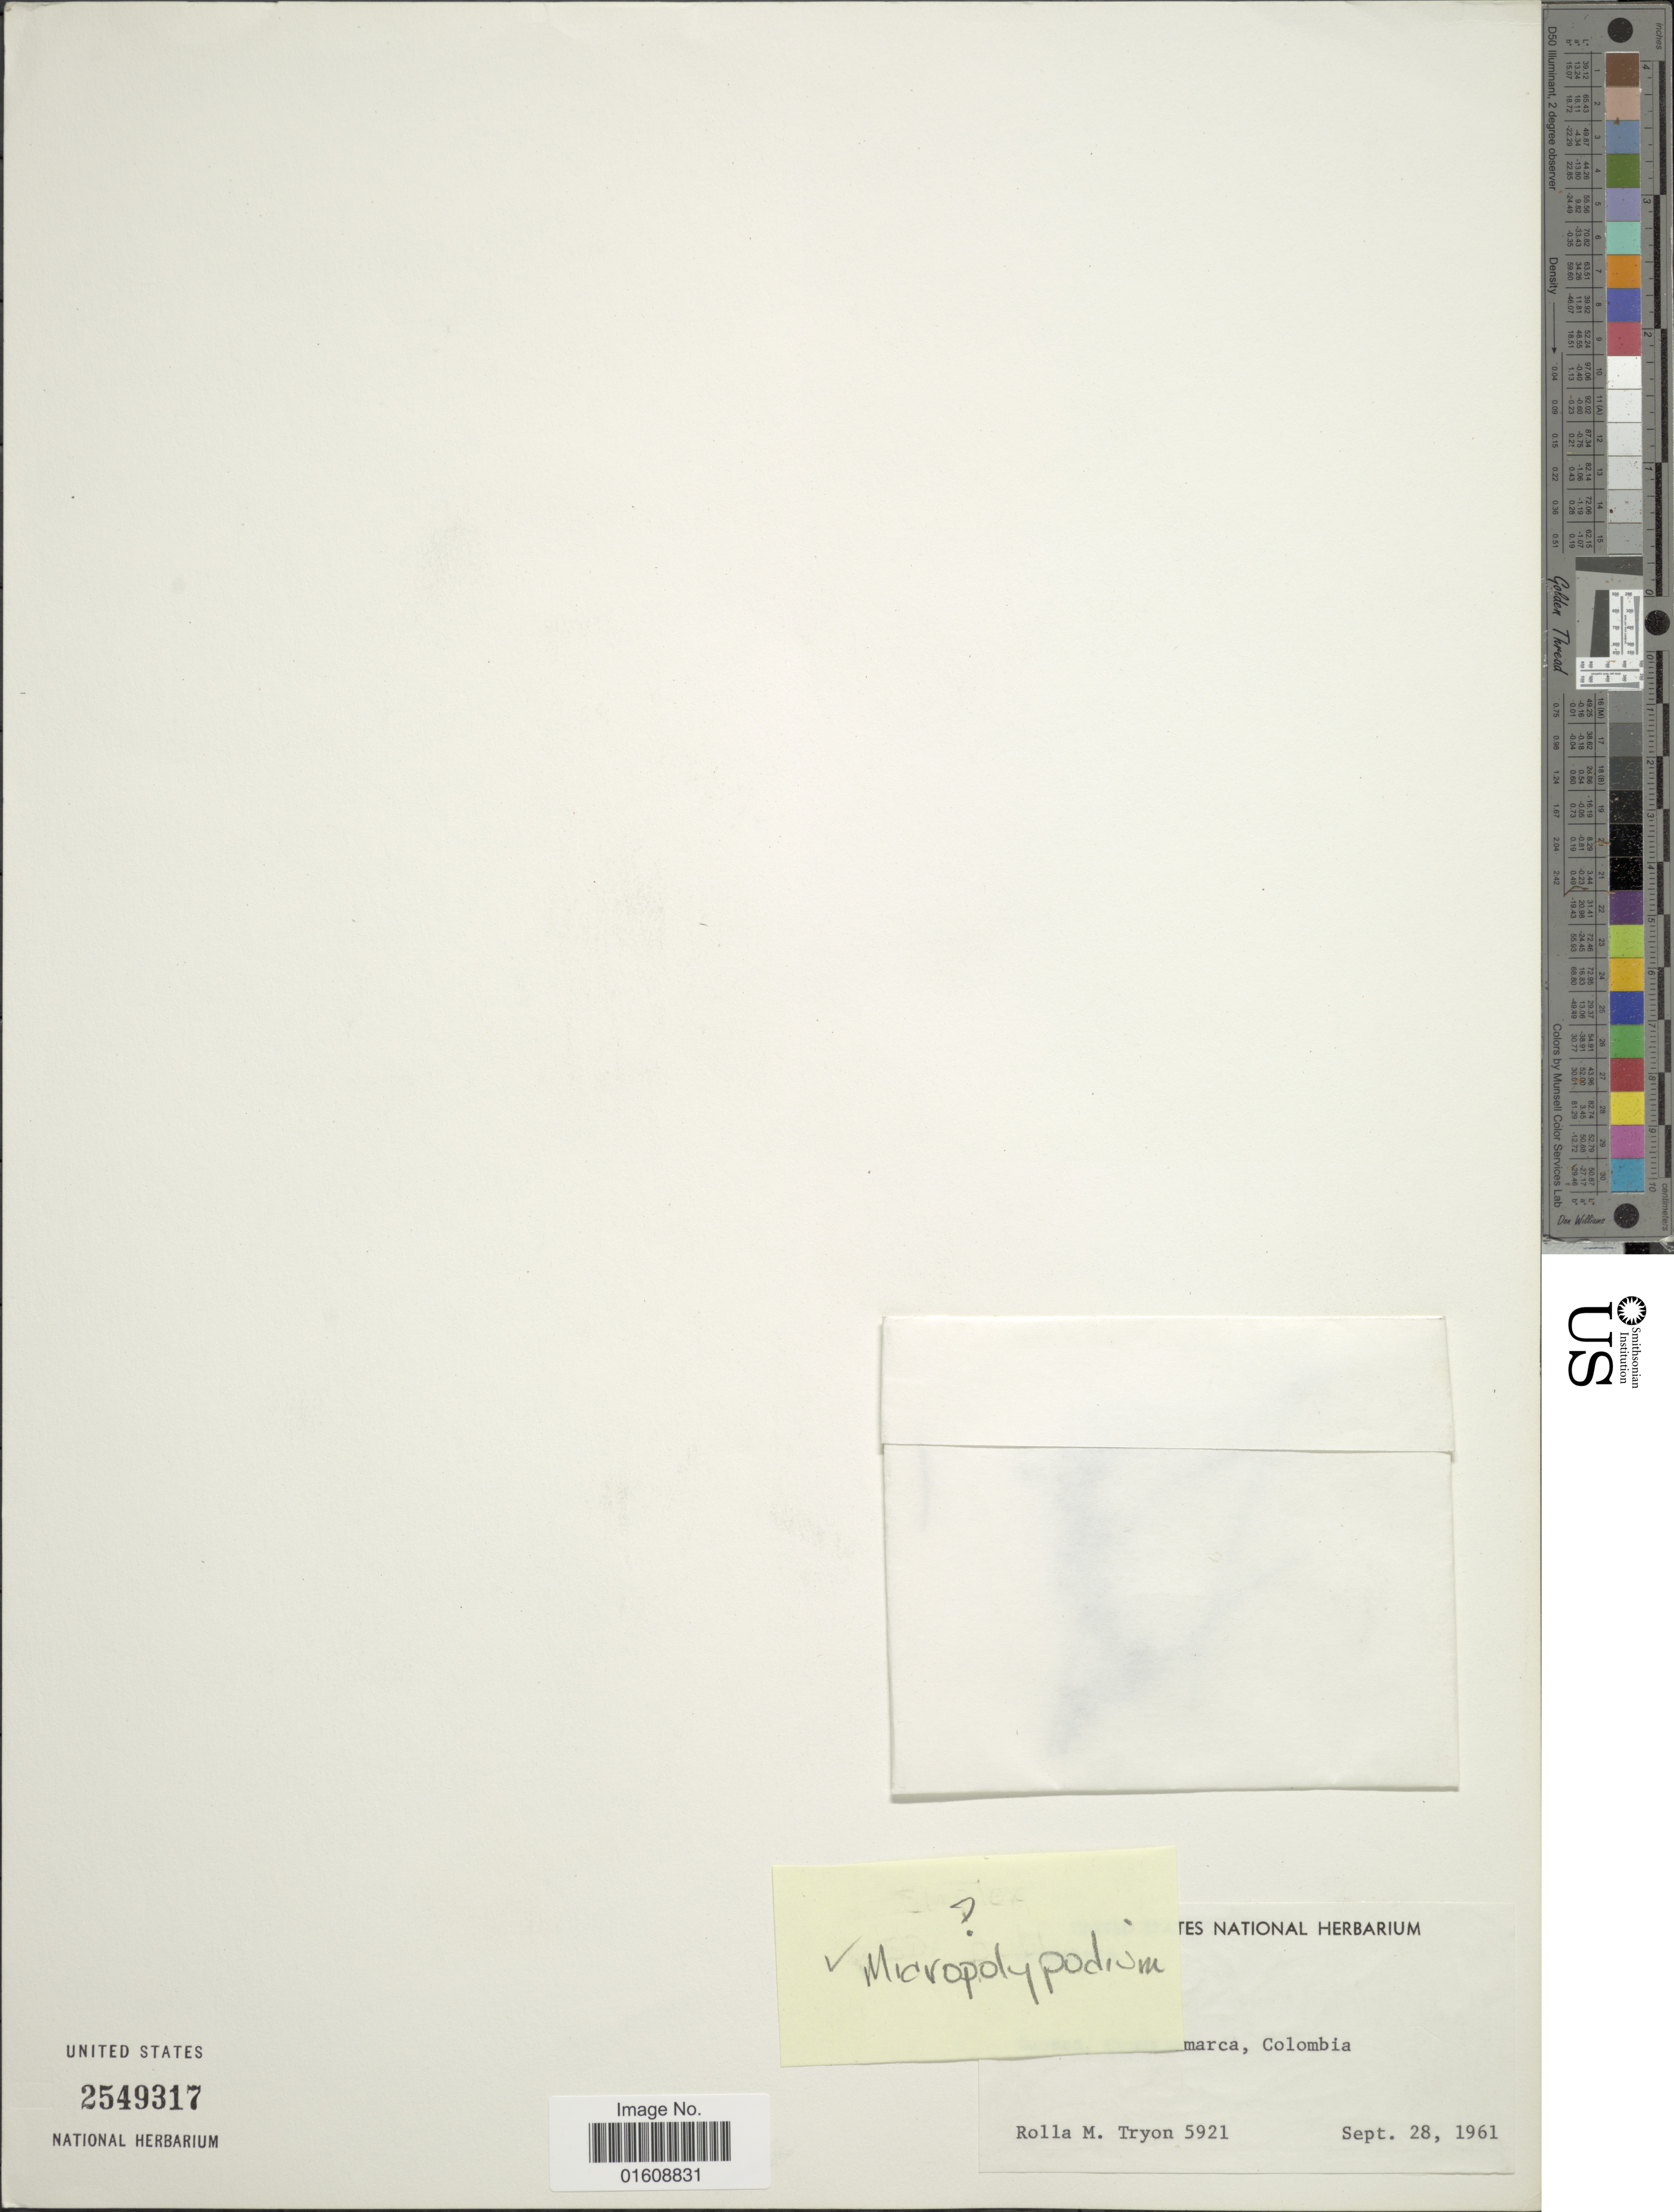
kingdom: Plantae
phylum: Tracheophyta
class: Polypodiopsida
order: Polypodiales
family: Polypodiaceae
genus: Alansmia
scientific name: Alansmia sp.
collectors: R. M. Tryon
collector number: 5921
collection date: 1961-09-28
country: Colombia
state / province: Cundinamarca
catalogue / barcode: US 2549317